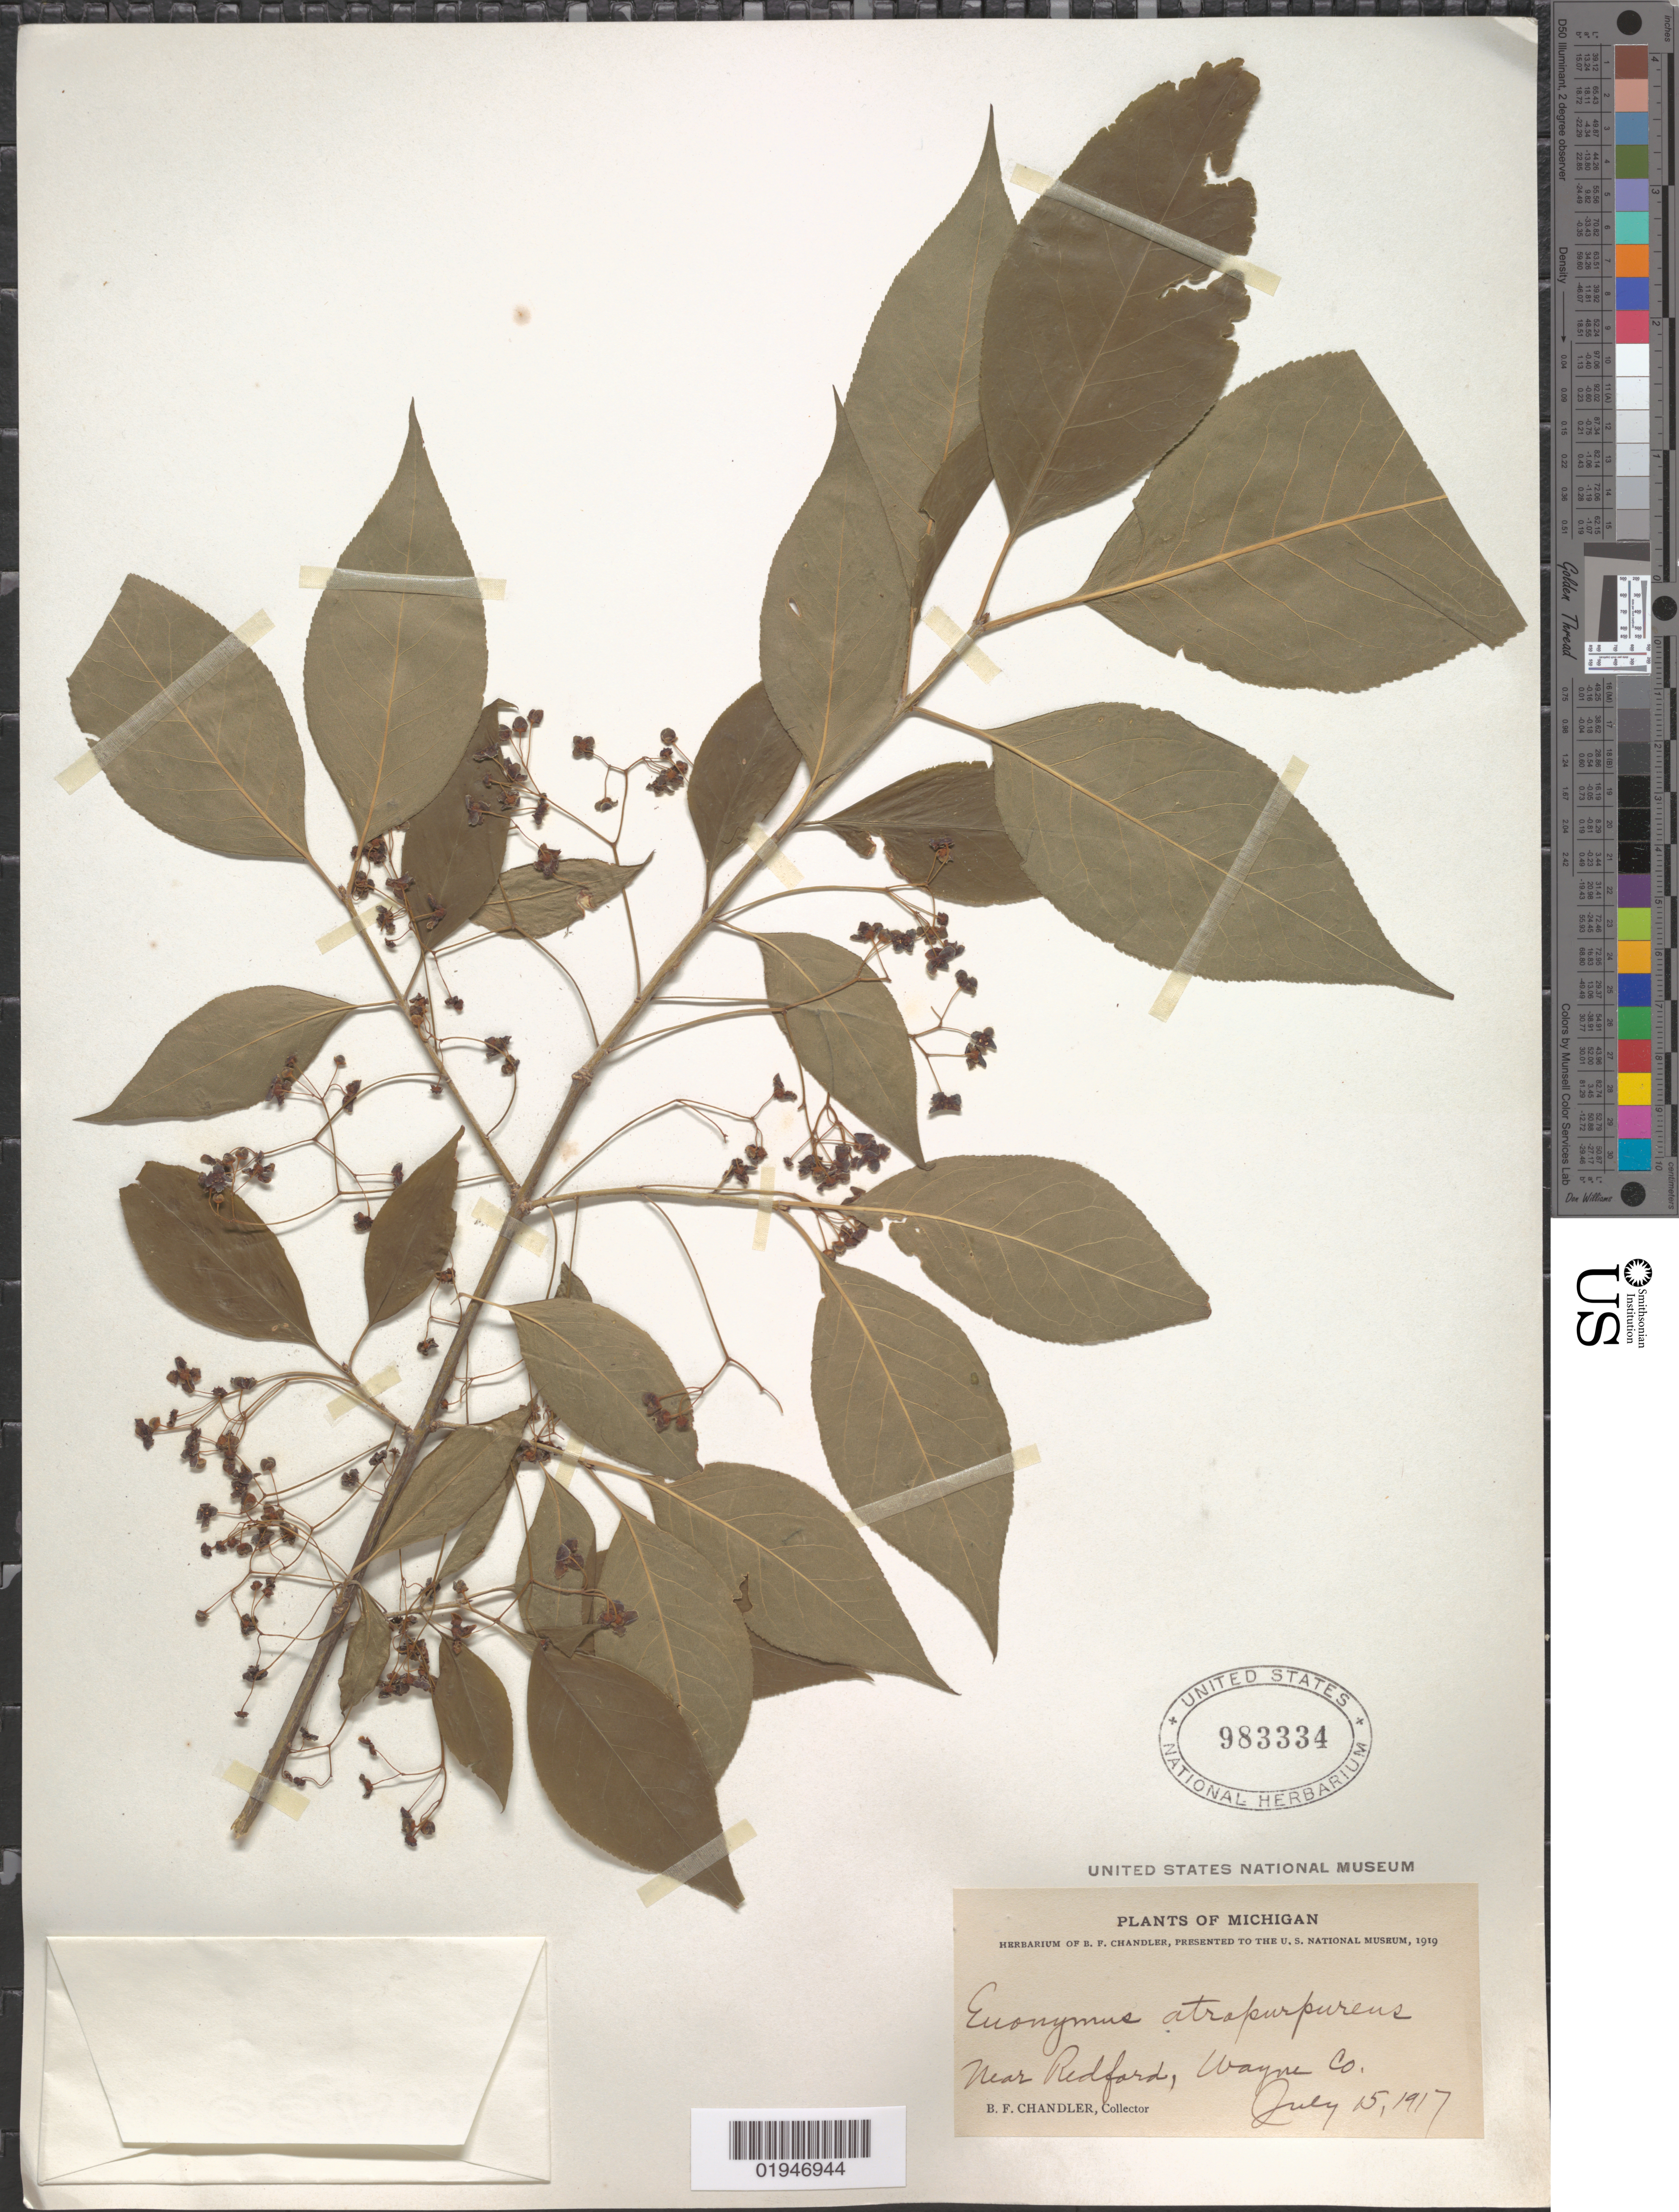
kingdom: Plantae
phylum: Tracheophyta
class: Magnoliopsida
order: Celastrales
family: Celastraceae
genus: Euonymus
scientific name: Euonymus atropurpureus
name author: Jacq.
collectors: B. F. Chandler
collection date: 1917-07-15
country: United States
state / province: Michigan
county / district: Wayne County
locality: Redford, near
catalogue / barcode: US 983334